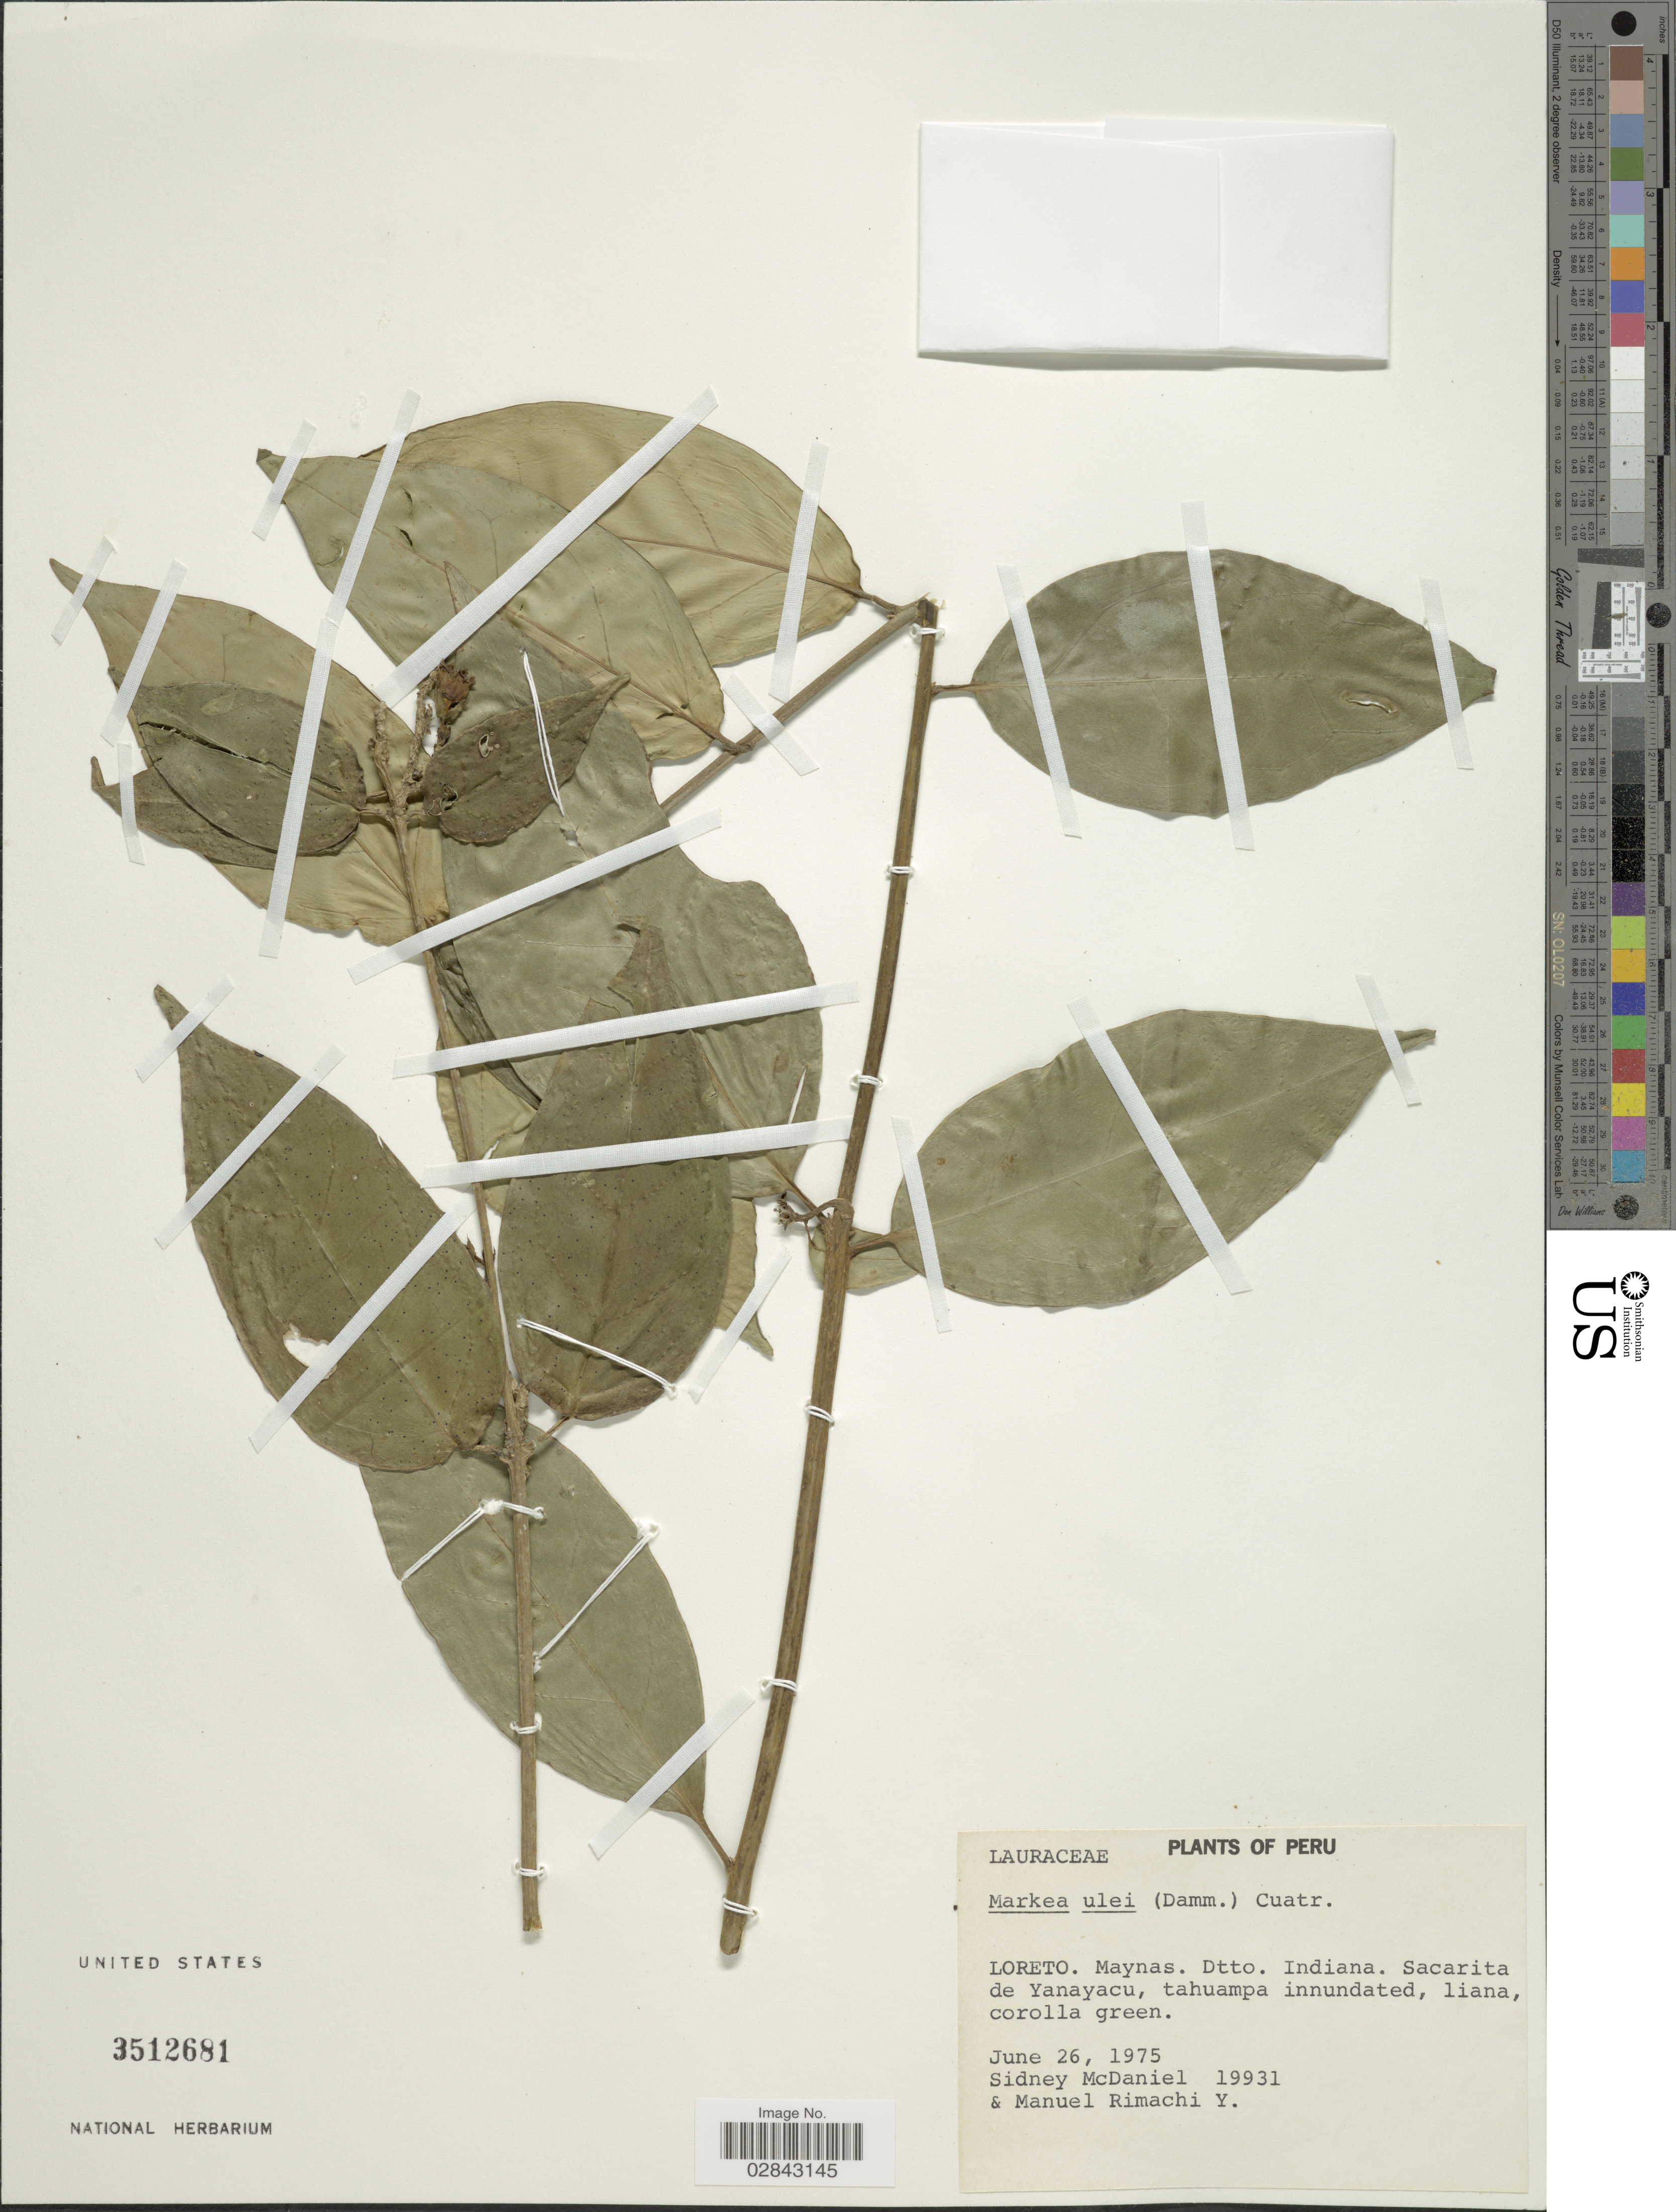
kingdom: Plantae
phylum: Tracheophyta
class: Magnoliopsida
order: Solanales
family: Solanaceae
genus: Hawkesiophyton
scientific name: Hawkesiophyton ulei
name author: (Dammer) Hunz.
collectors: S. McDaniel & M. Rimachi Y.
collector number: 19931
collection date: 1975-06-26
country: Peru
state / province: Loreto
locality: Maynas. Dtto. Indiana. Sacarita de Yanayacu.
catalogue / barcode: US 3512681